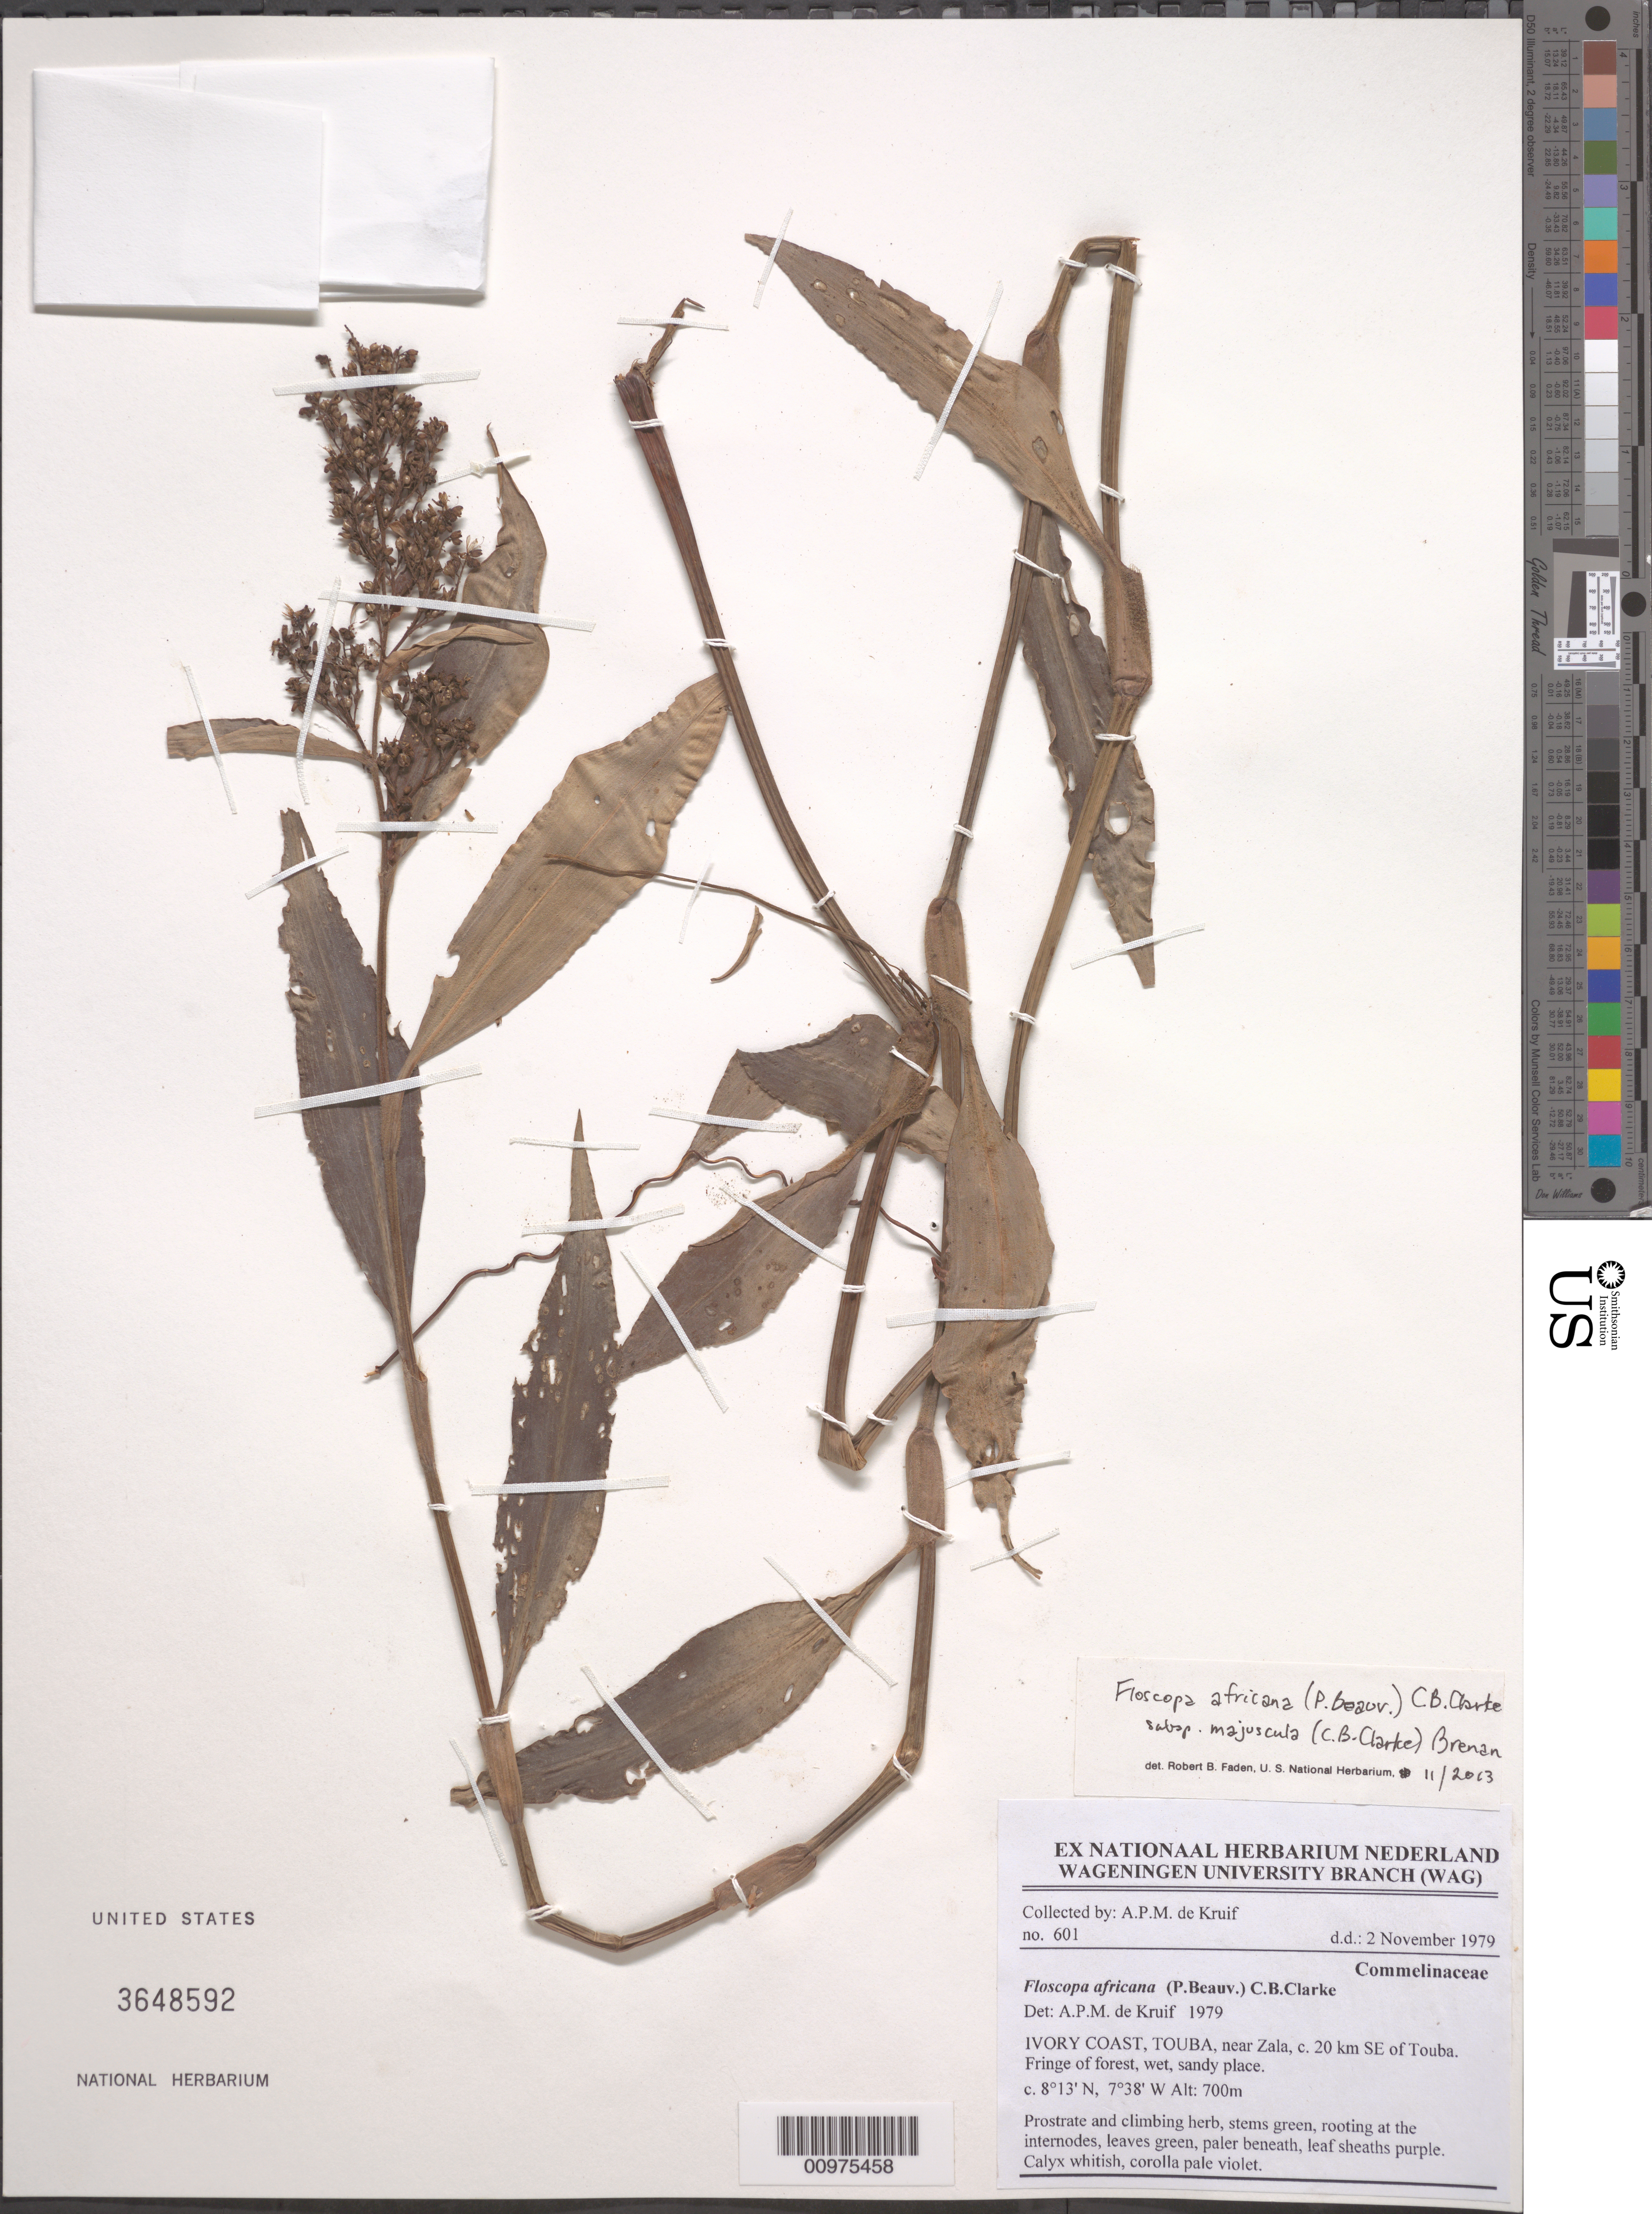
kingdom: Plantae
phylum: Tracheophyta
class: Liliopsida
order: Commelinales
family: Commelinaceae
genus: Floscopa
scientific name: Floscopa africana subsp. majuscula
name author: (C.B. Clarke) Brenan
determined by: Faden, Robert B., (US), Smithsonian Institution - National Museum of Natural History (UNITED STATES)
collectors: A. P. de Kruif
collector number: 601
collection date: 1979-11-02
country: Ivory Coast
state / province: Woroba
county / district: Touba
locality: near Zala, c. 20 km SE of Touba.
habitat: Fringe of forest, wet, sandy place.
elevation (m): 700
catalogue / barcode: US 3648592